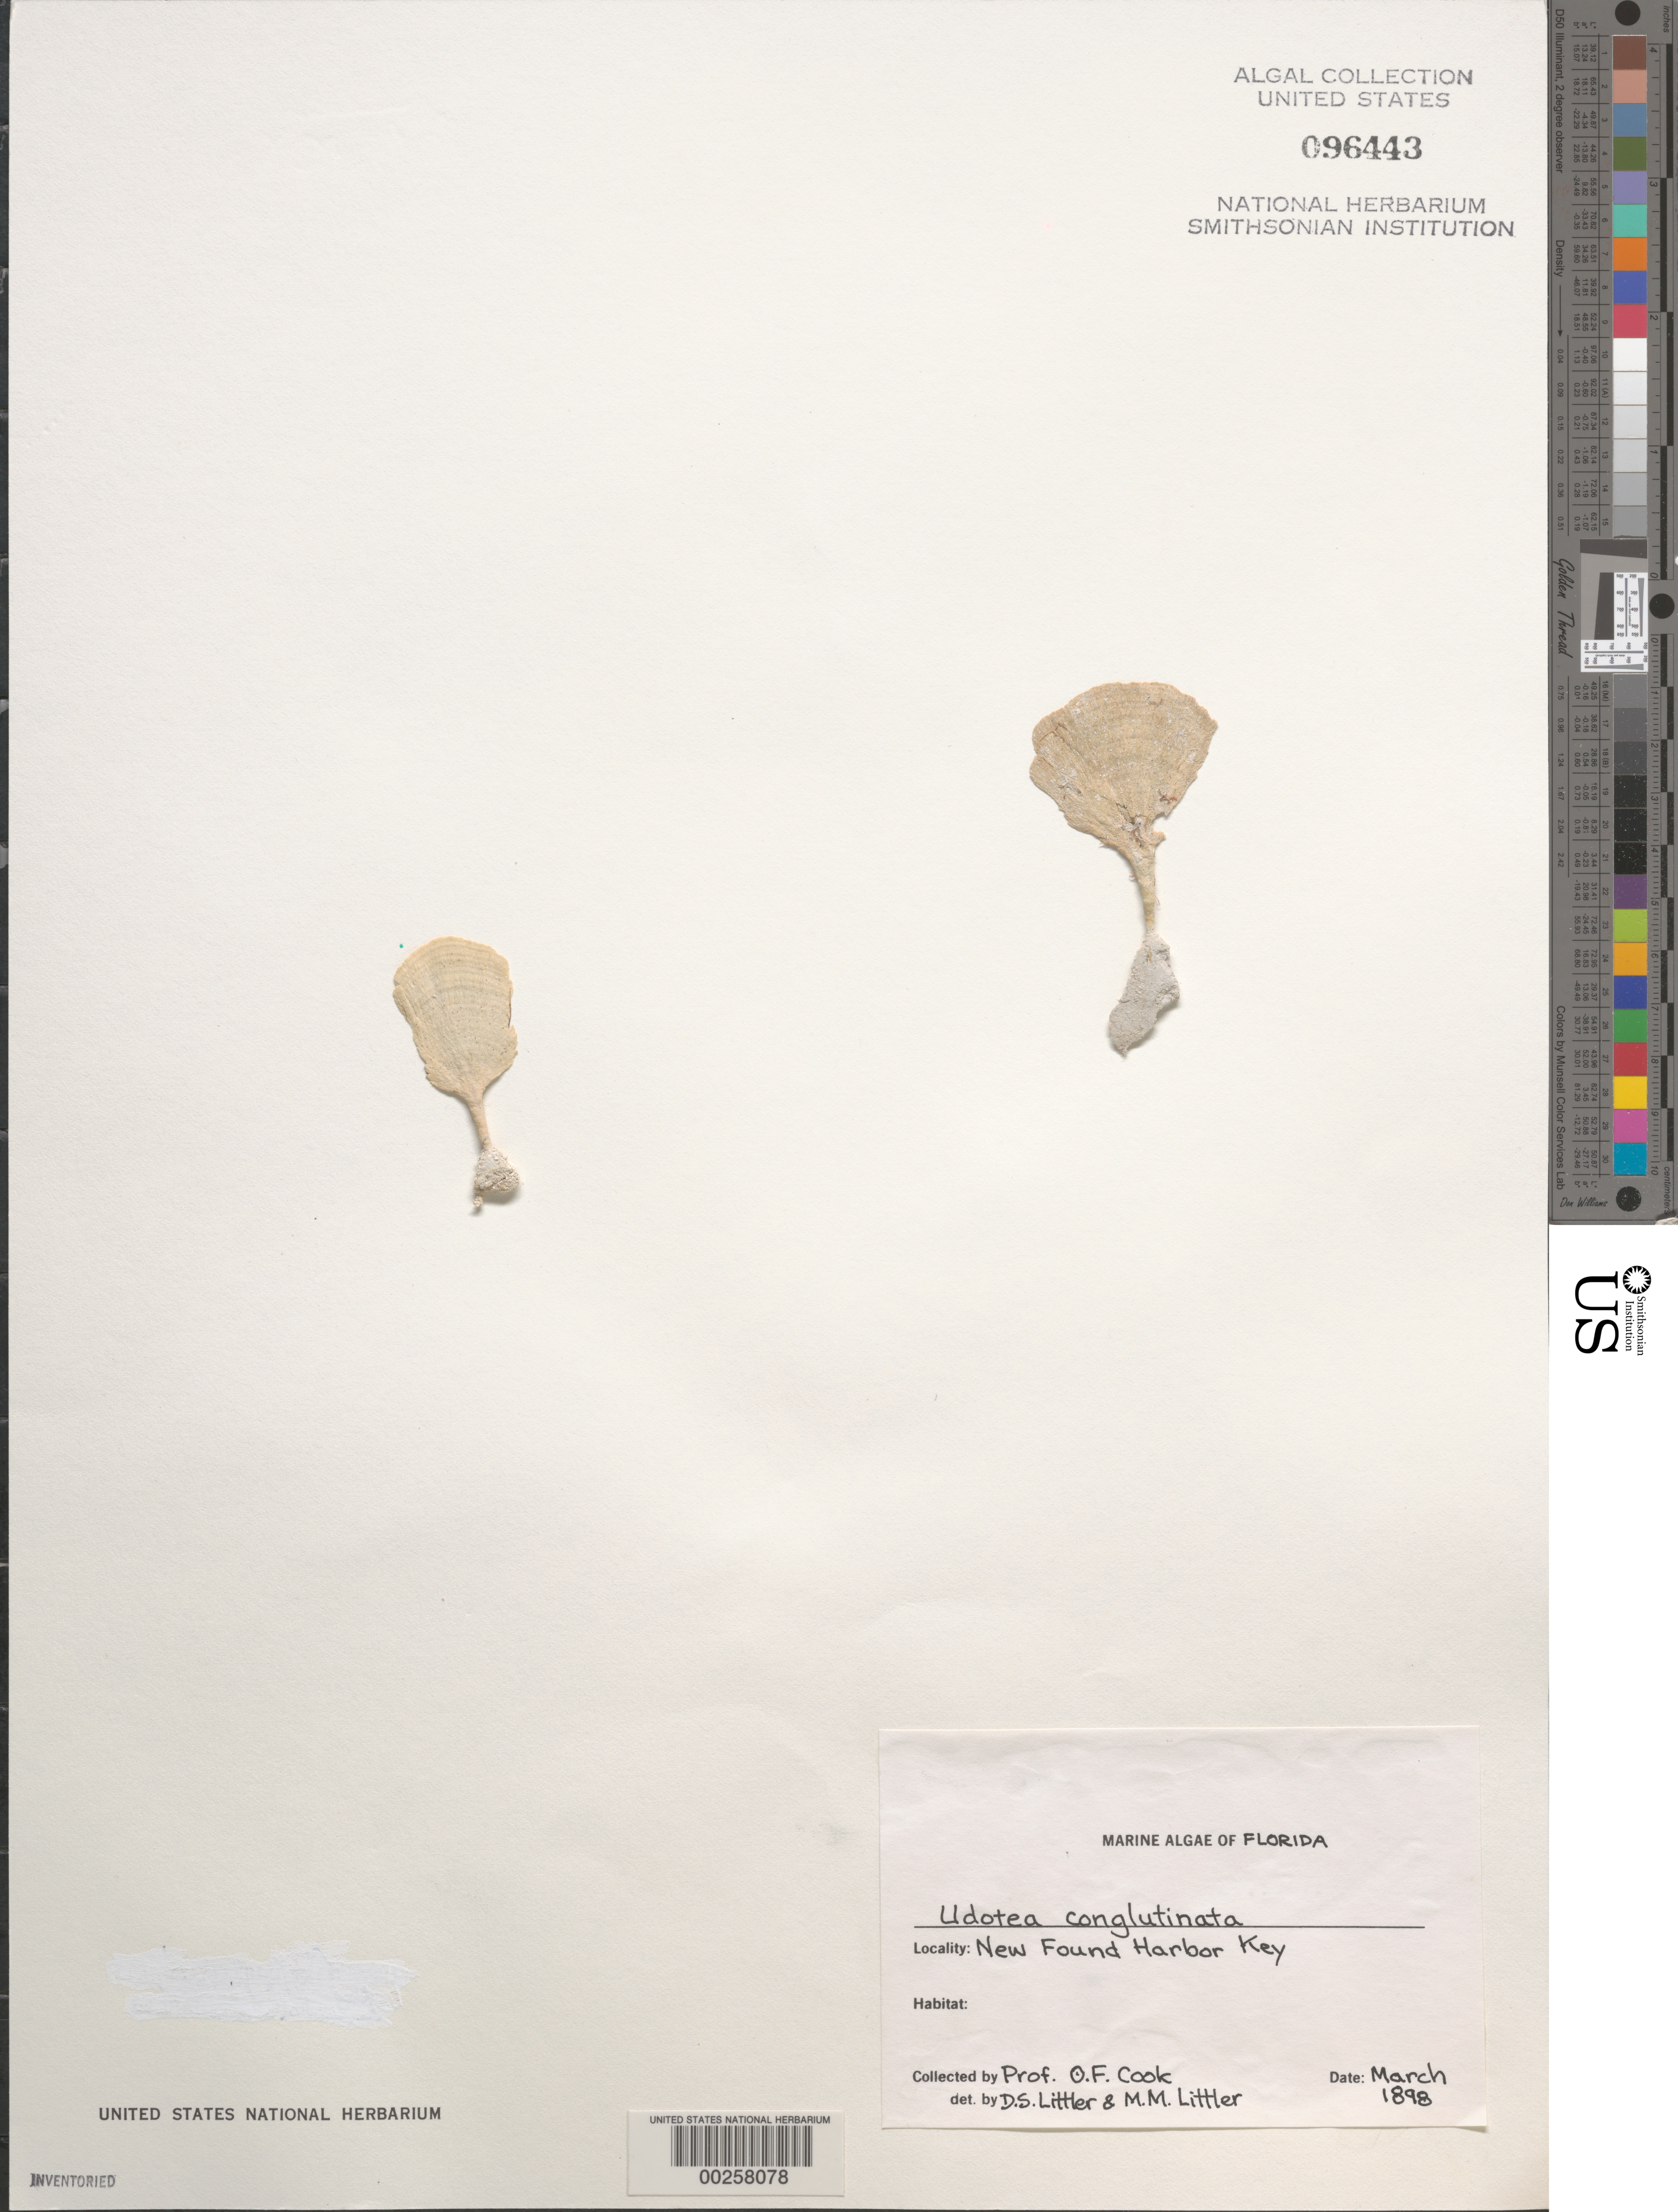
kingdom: Plantae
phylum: Chlorophyta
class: Ulvophyceae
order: Bryopsidales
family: Udoteaceae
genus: Udotea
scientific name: Udotea conglutinata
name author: (Ellis & Sol.) J.V.Lamouroux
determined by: Littler, D. S.; Littler, M. M.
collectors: O. F. Cook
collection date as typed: Mar 1898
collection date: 1898-03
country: United States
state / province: Florida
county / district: Monroe County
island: Newfound Harbor Keys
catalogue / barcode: US 96443